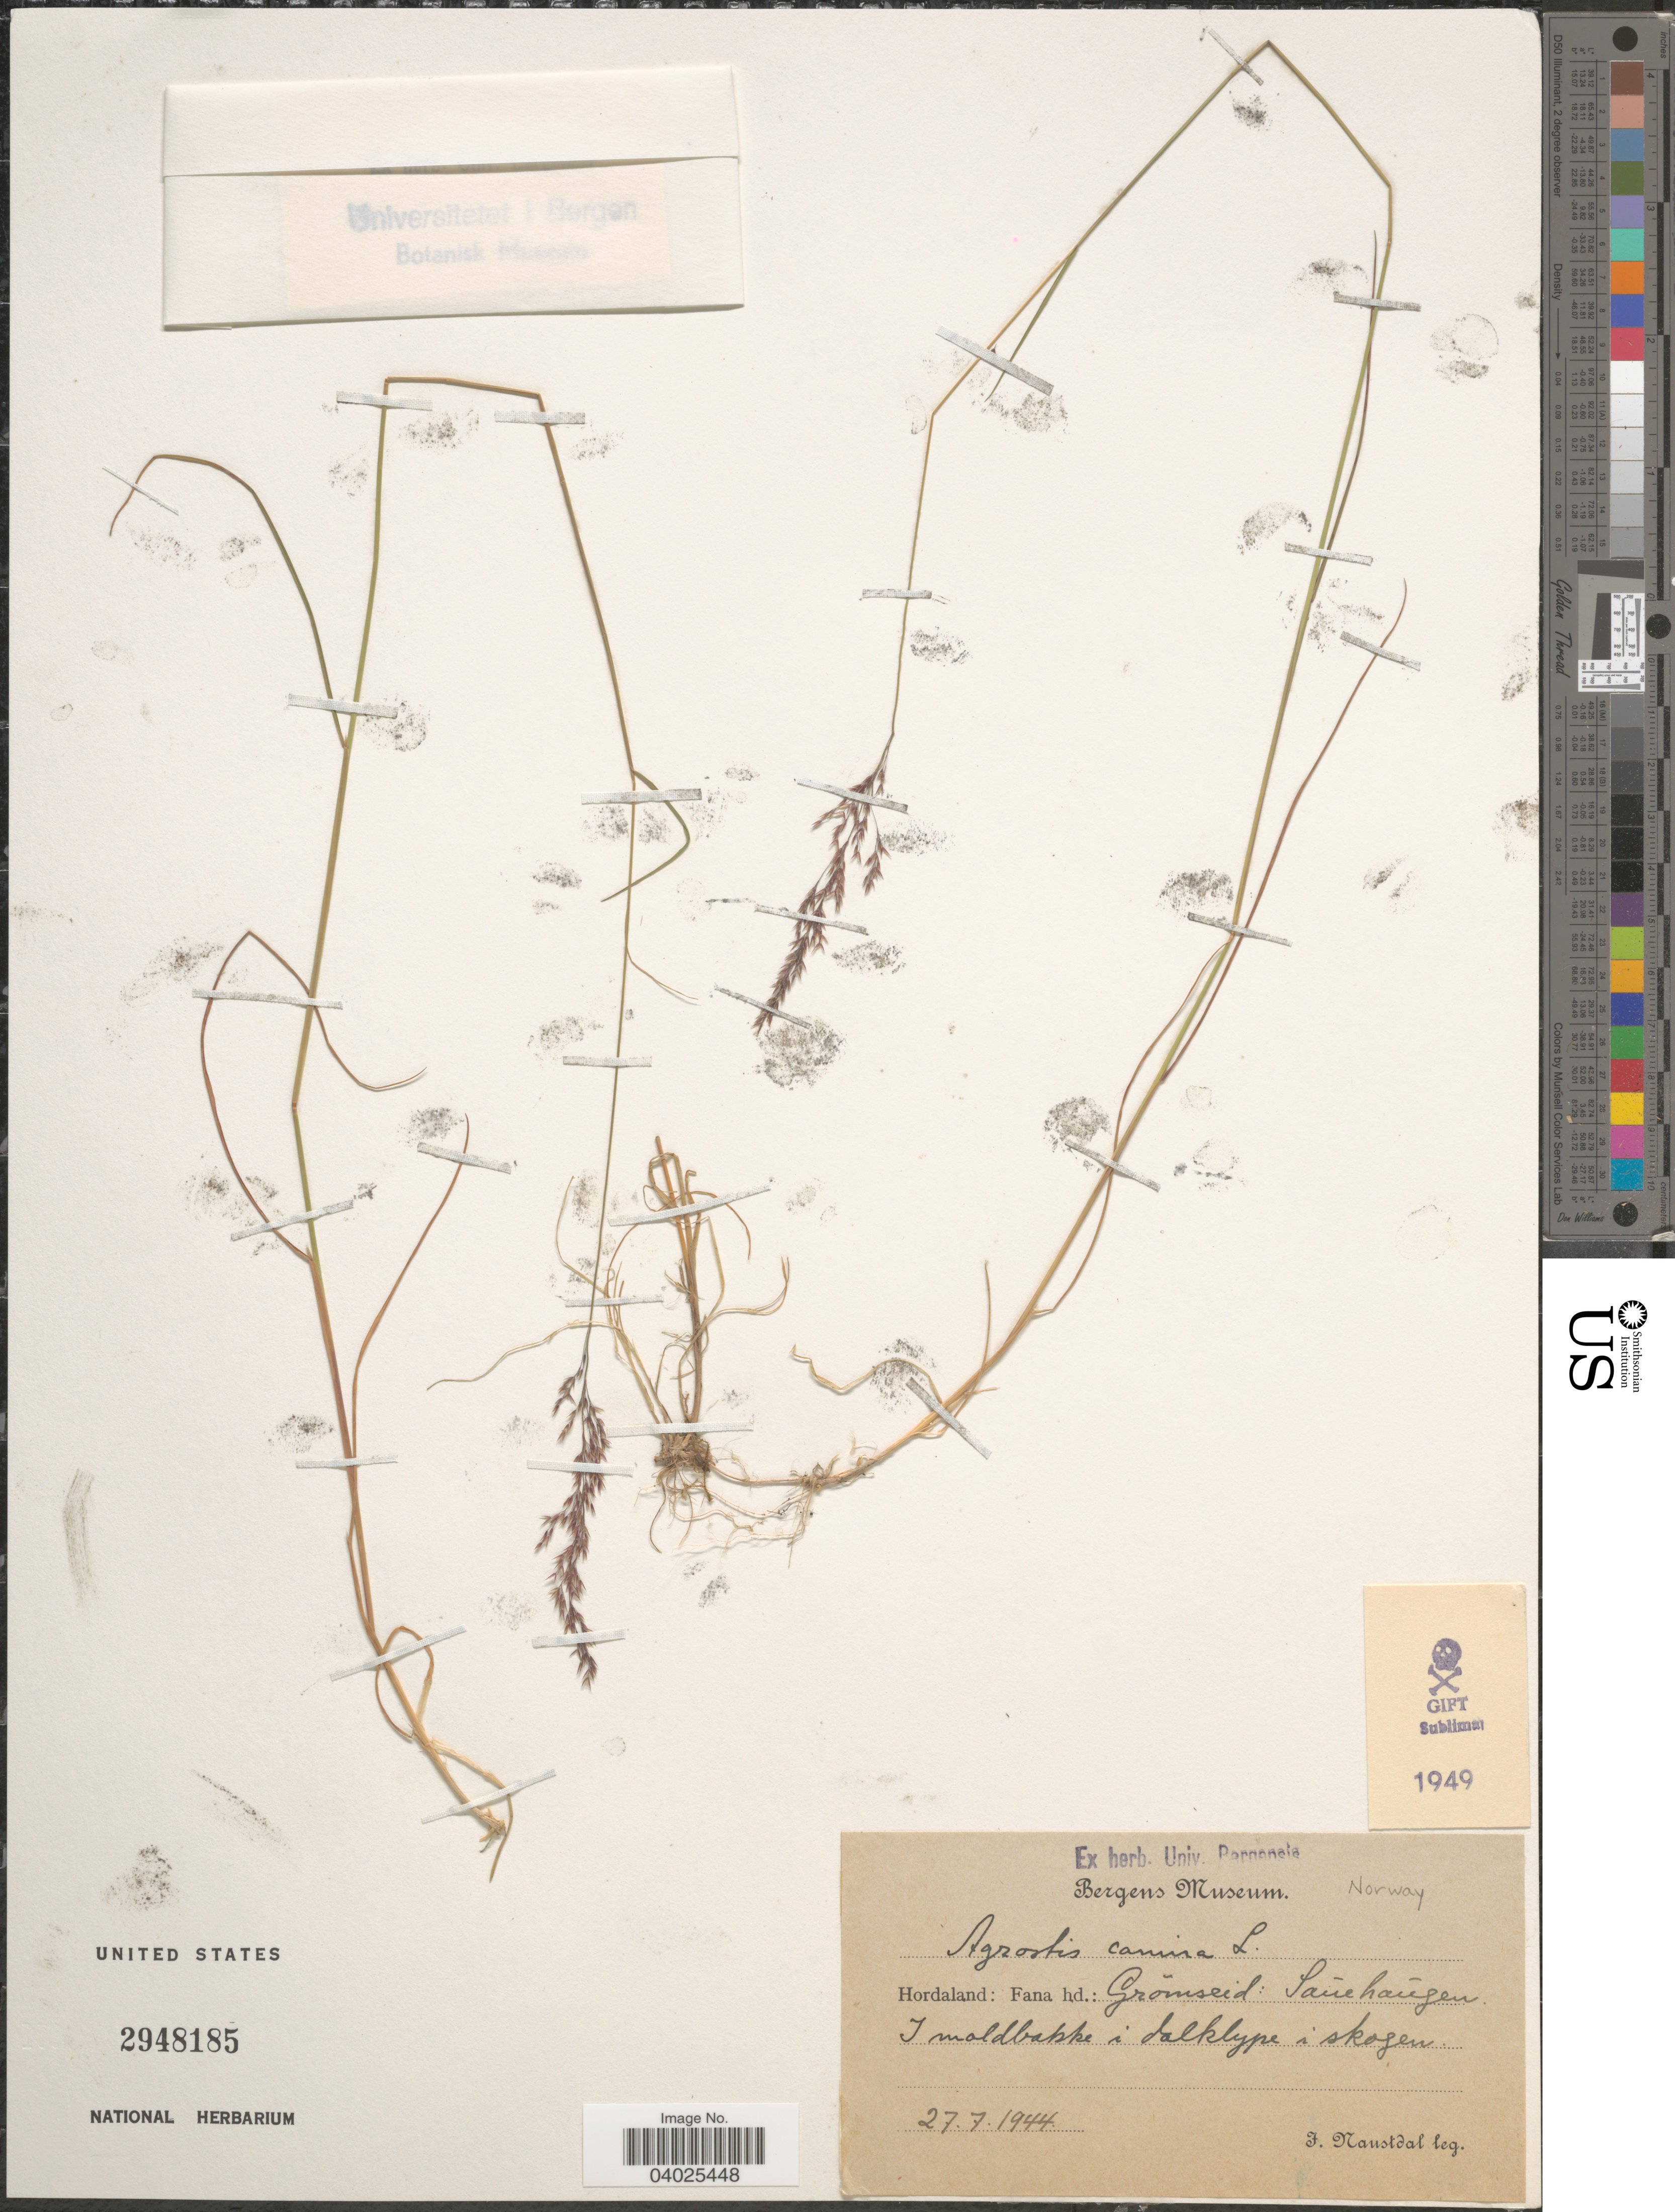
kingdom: Plantae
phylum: Tracheophyta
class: Liliopsida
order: Poales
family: Poaceae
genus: Agrostis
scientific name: Agrostis canina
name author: L.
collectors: F. Nanstdal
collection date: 1944-07-27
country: Norway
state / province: Hordaland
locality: Fana hd.: Grõmseid: Saūehaūgen. Imaldbakke i dalklype i skogen.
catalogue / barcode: US 2948185